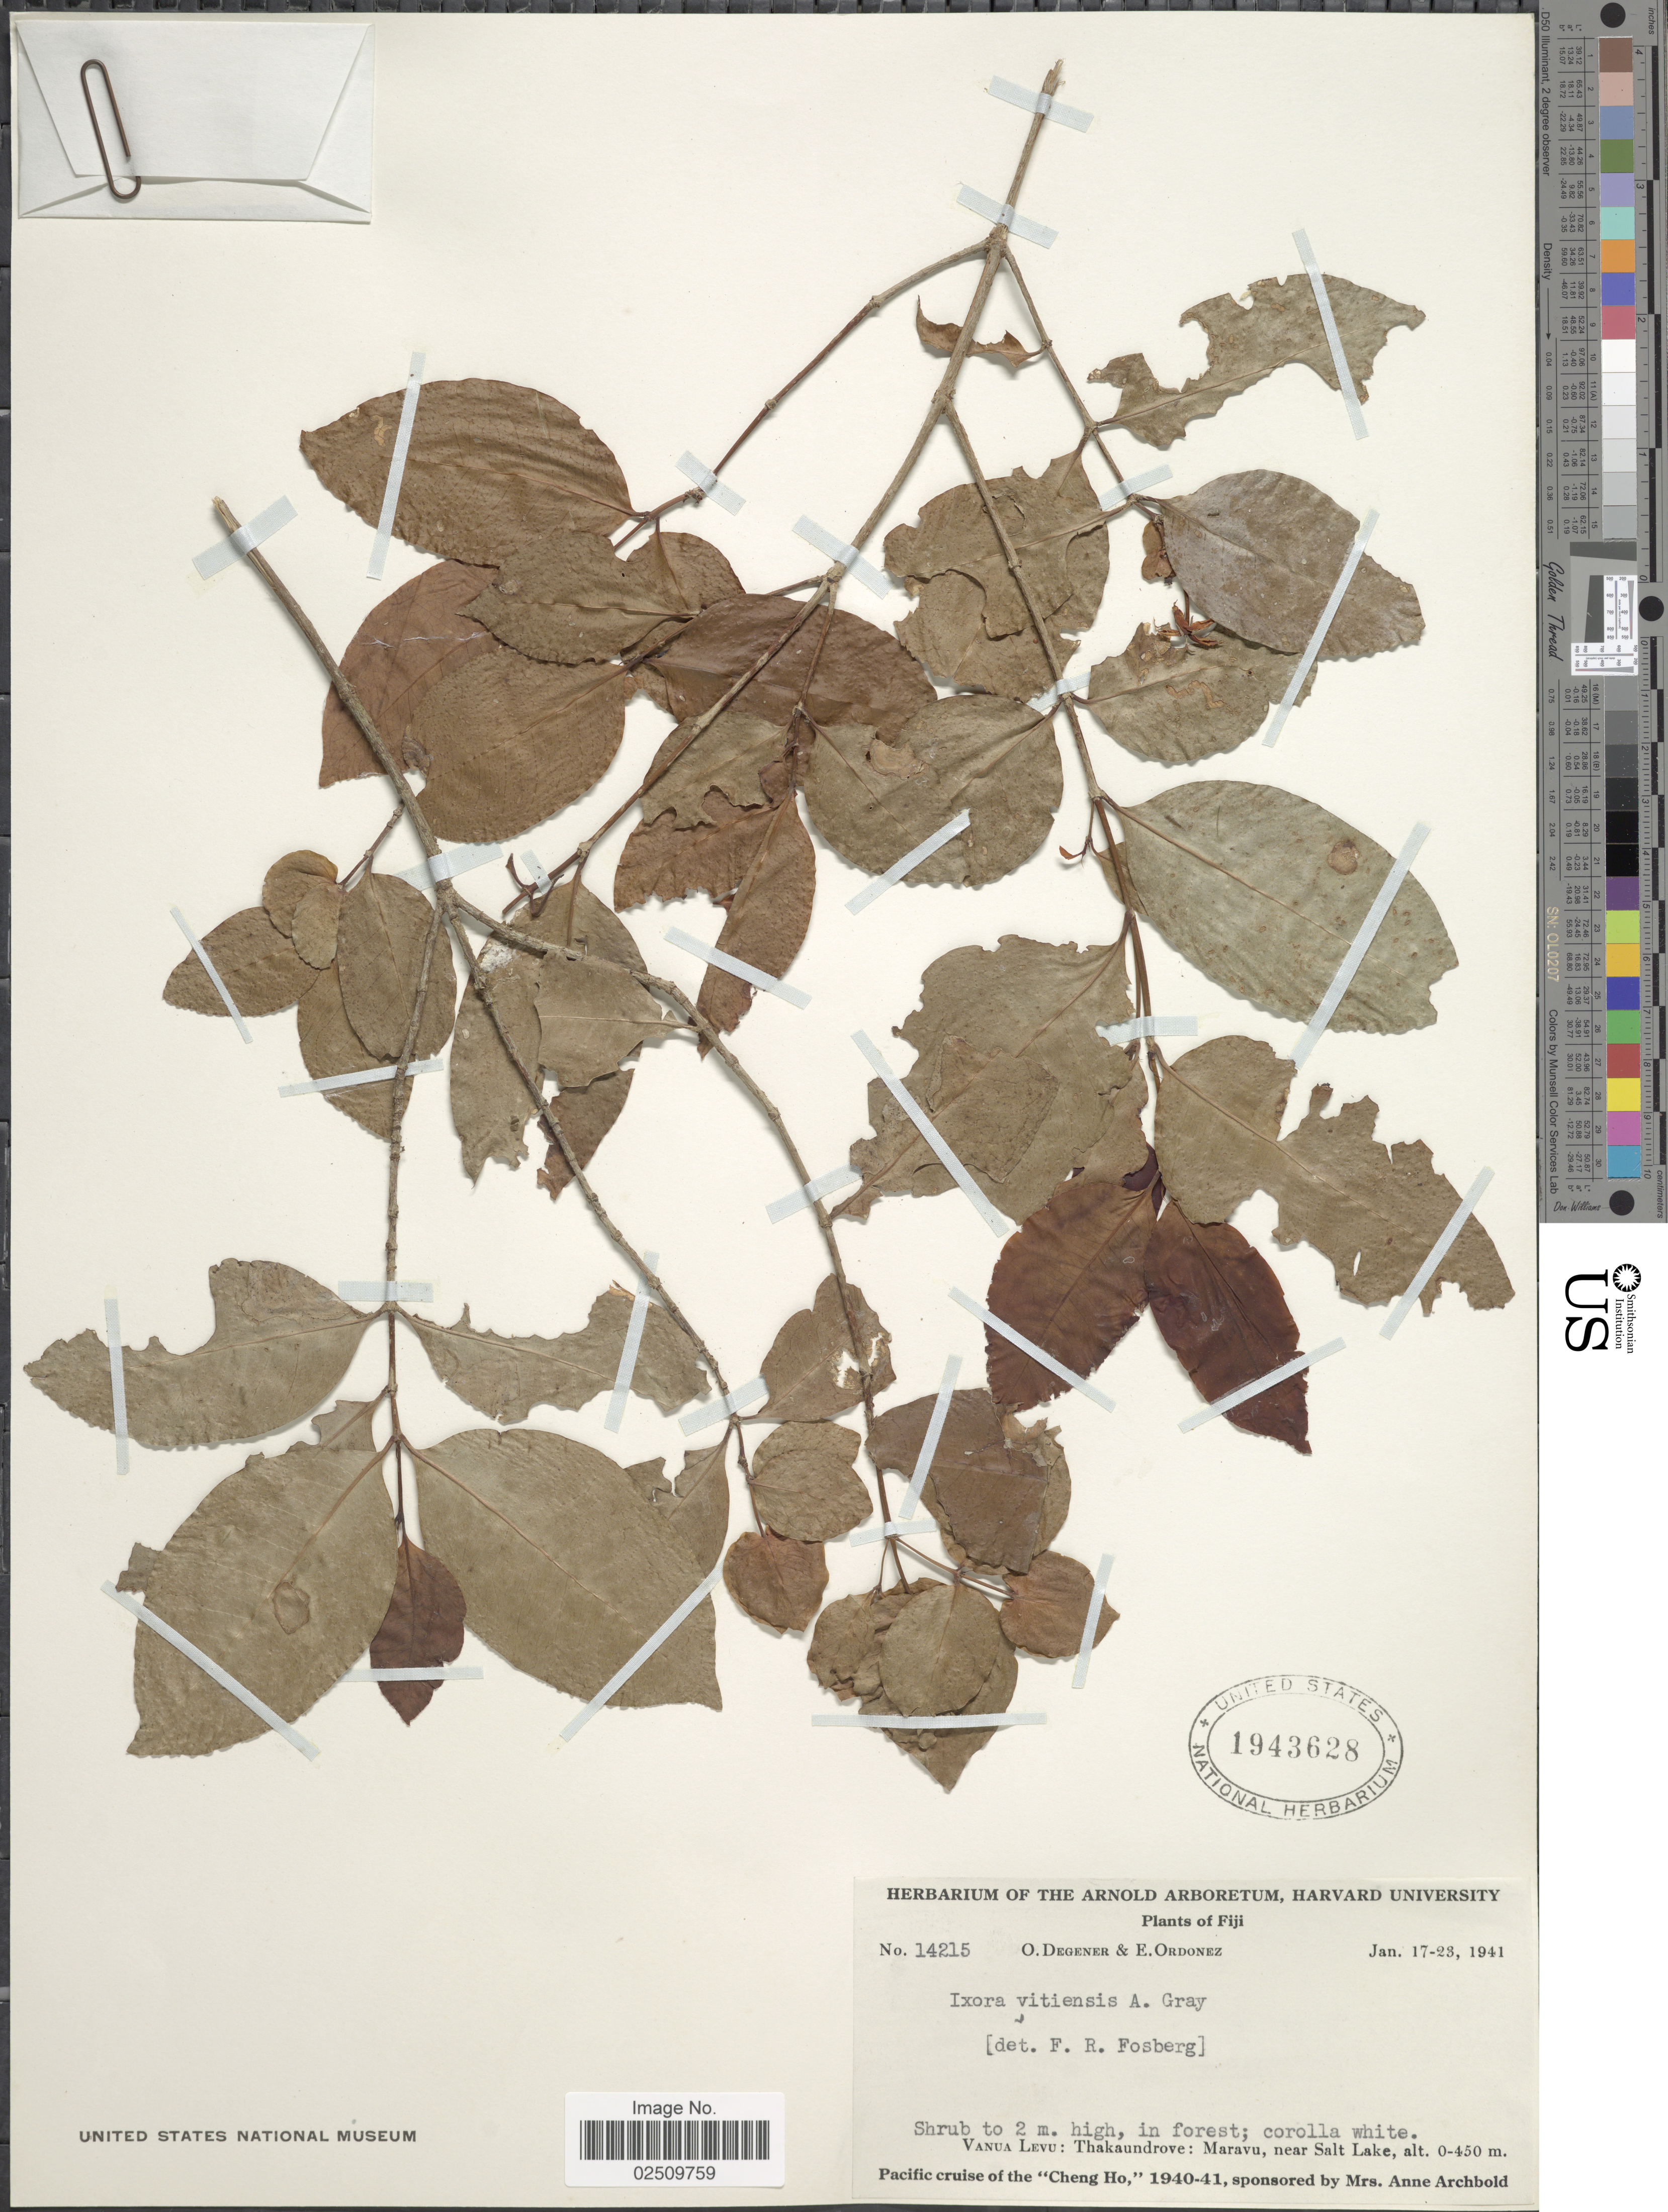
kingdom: Plantae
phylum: Tracheophyta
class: Magnoliopsida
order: Gentianales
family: Rubiaceae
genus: Ixora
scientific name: Ixora vitiensis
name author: A. Gray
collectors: O. Degener & E. Ordonez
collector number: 14215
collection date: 1941-01-17/1941-01-23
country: Fiji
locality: Vanua Levu: Thakaundrove: Maravu, near Salt Lake.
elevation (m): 0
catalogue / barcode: US 1943628